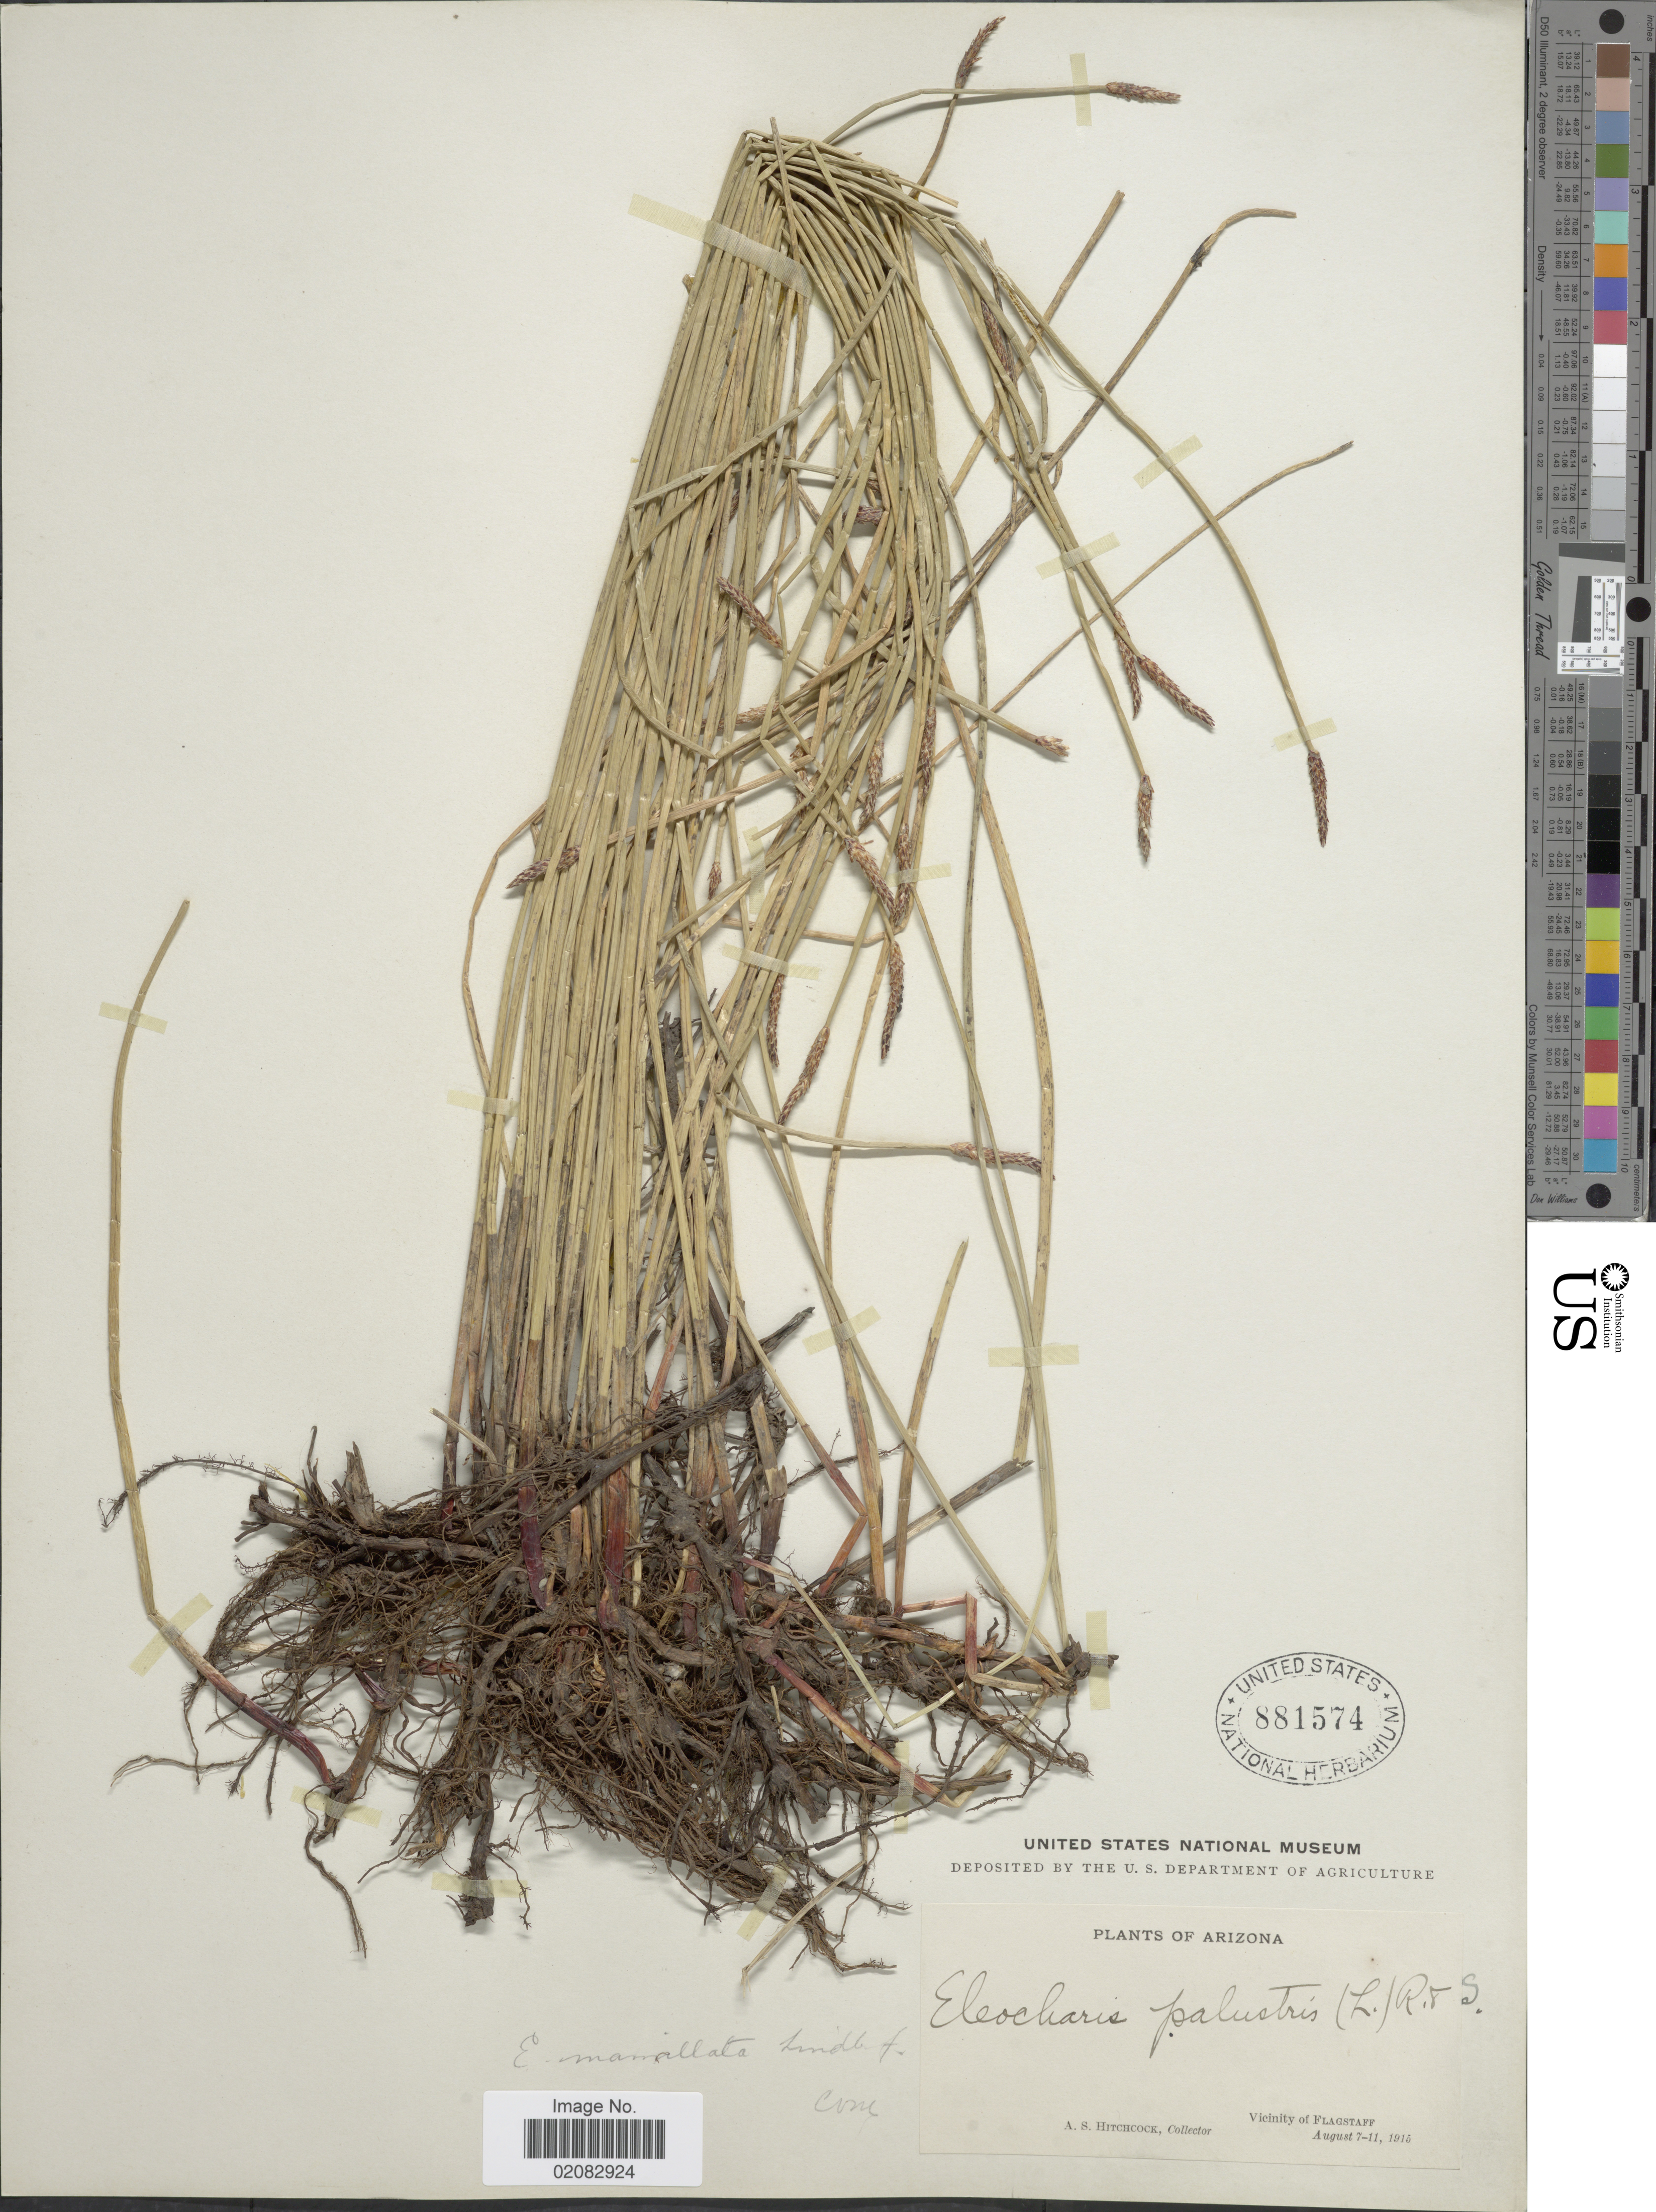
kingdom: Plantae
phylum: Tracheophyta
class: Liliopsida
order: Poales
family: Cyperaceae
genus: Eleocharis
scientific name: Eleocharis macrostachya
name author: Britton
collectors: A. S. Hitchcock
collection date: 1915-08-07/1915-08-11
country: United States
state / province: Arizona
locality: Vicinity of Flagstaff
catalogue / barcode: US 881574